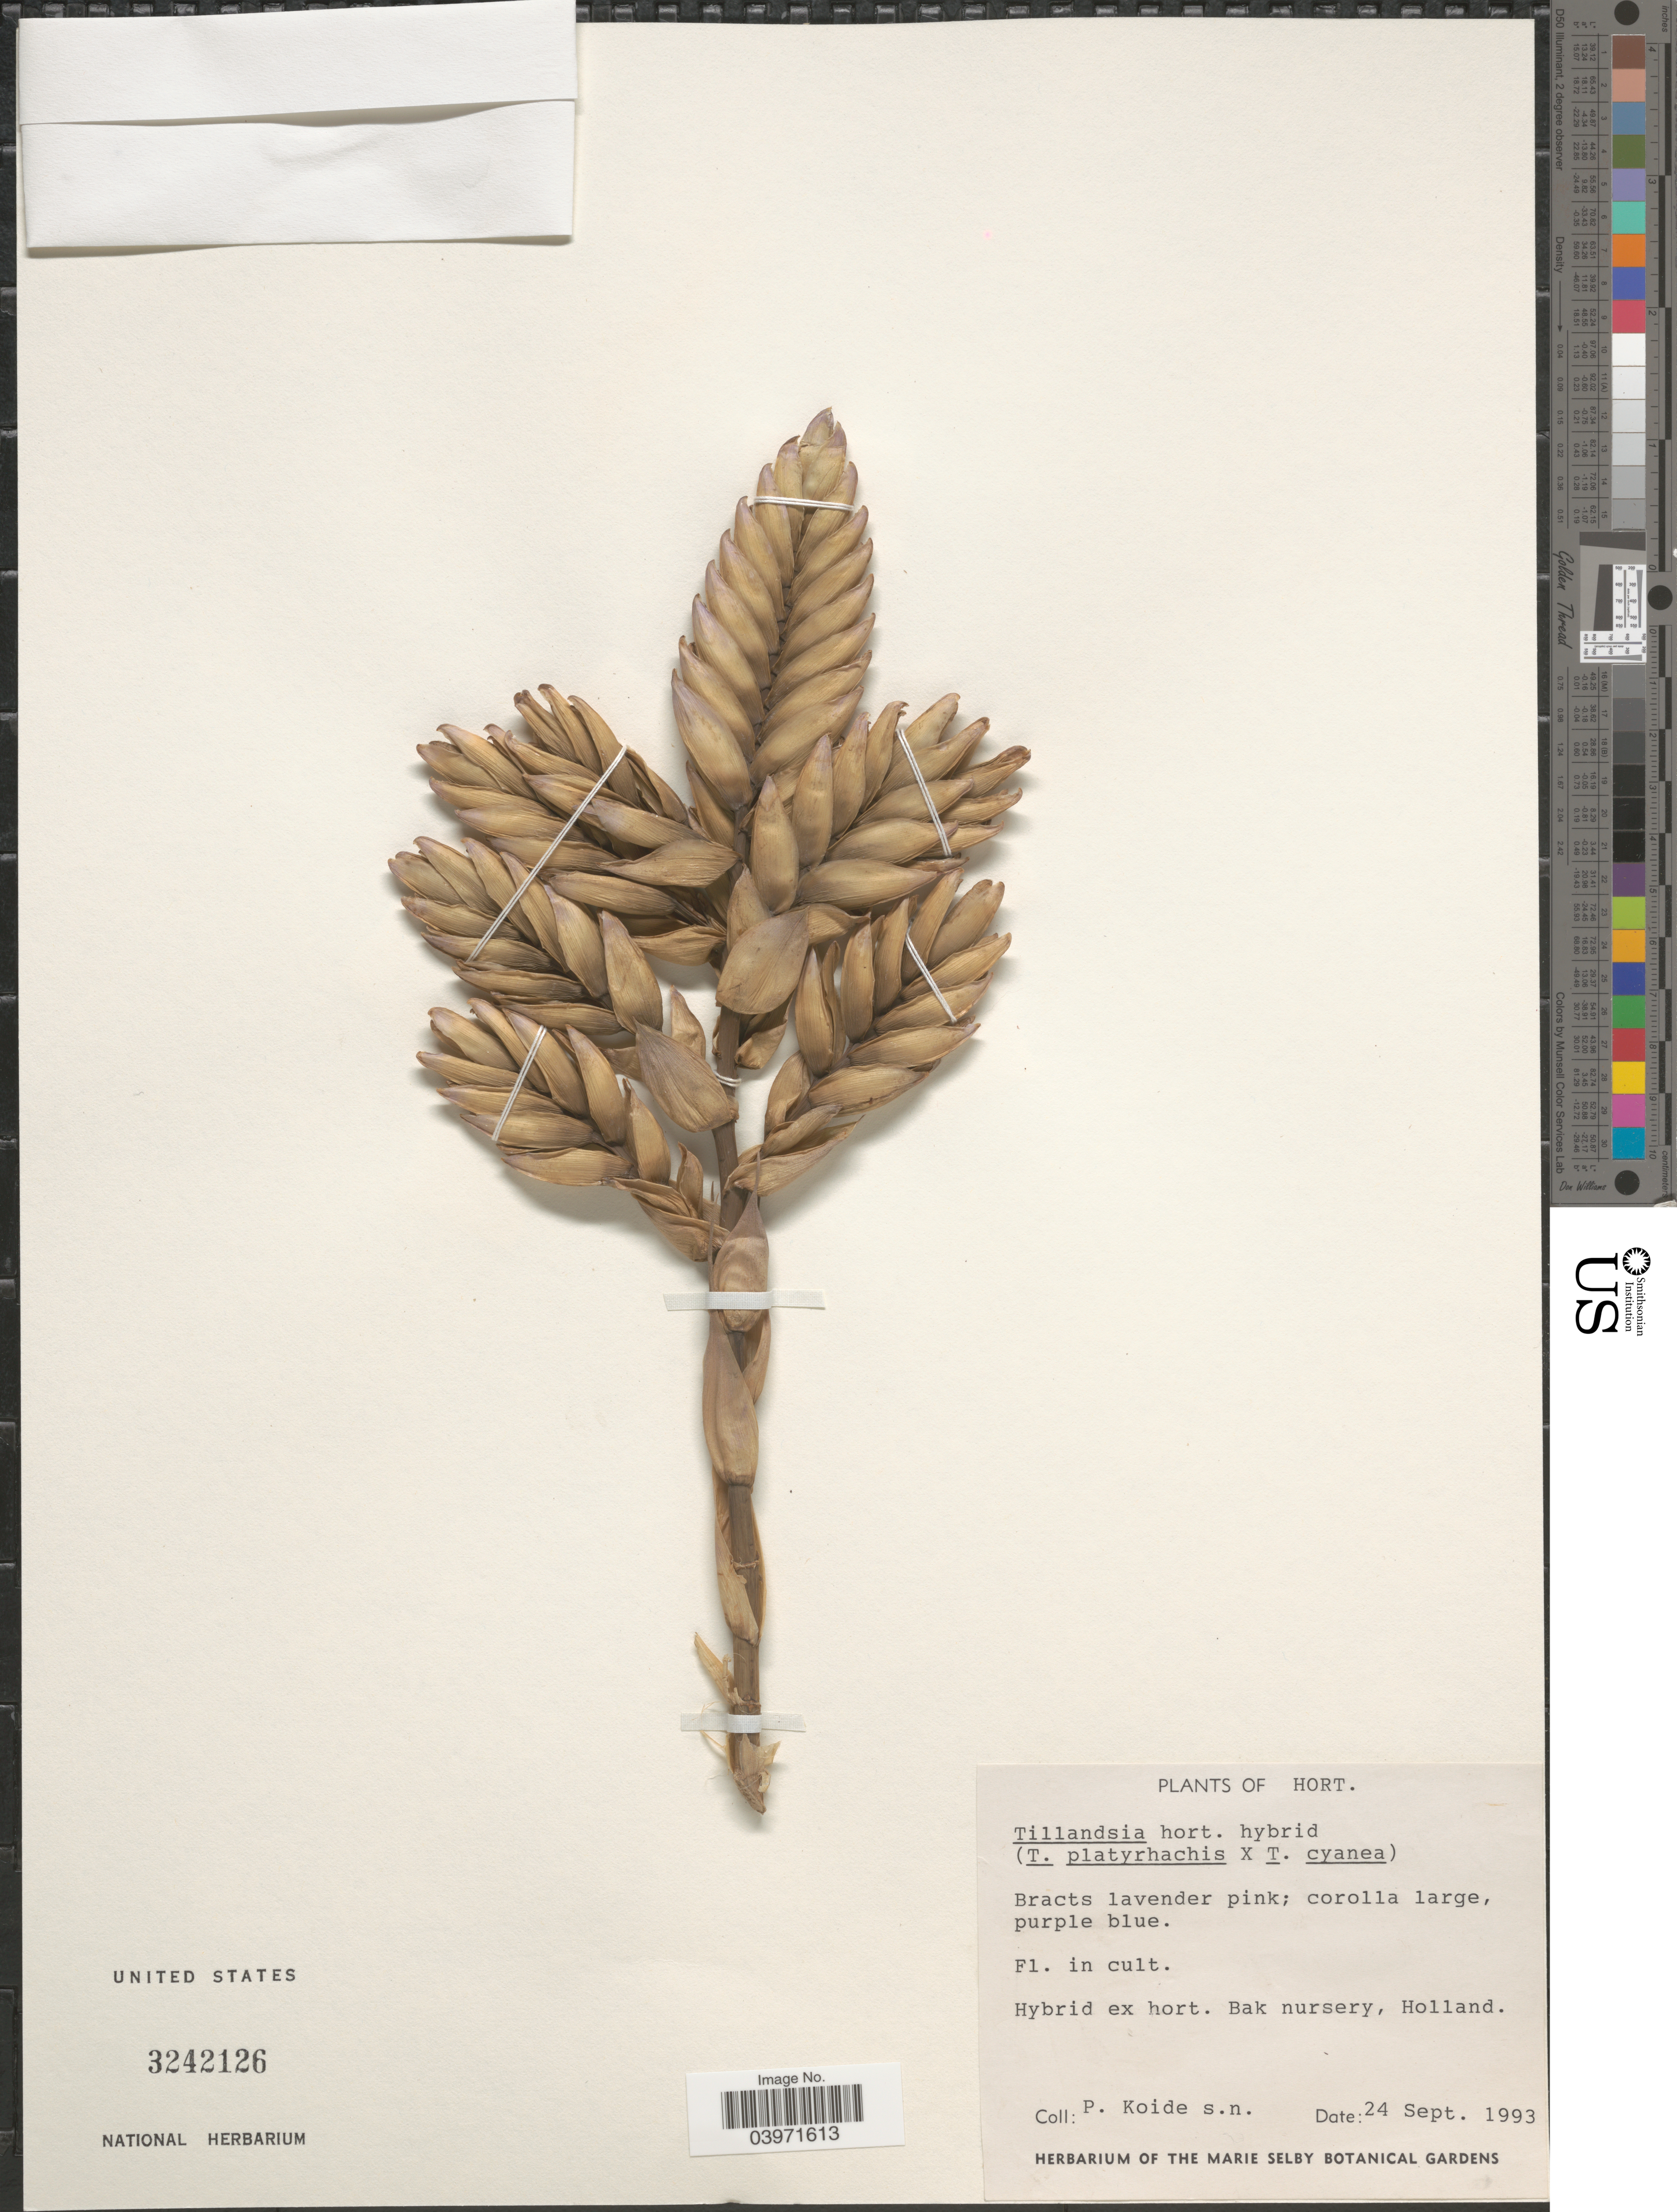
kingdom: Plantae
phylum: Tracheophyta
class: Liliopsida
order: Poales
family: Bromeliaceae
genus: Tillandsia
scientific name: Tillandsia platyrhachis x T. cyanea Linden & K. Koch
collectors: P. Koide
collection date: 1993-09-24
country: Netherlands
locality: Hort. Hybrid ex hort. Bak nursery, Holland.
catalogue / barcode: US 3242126